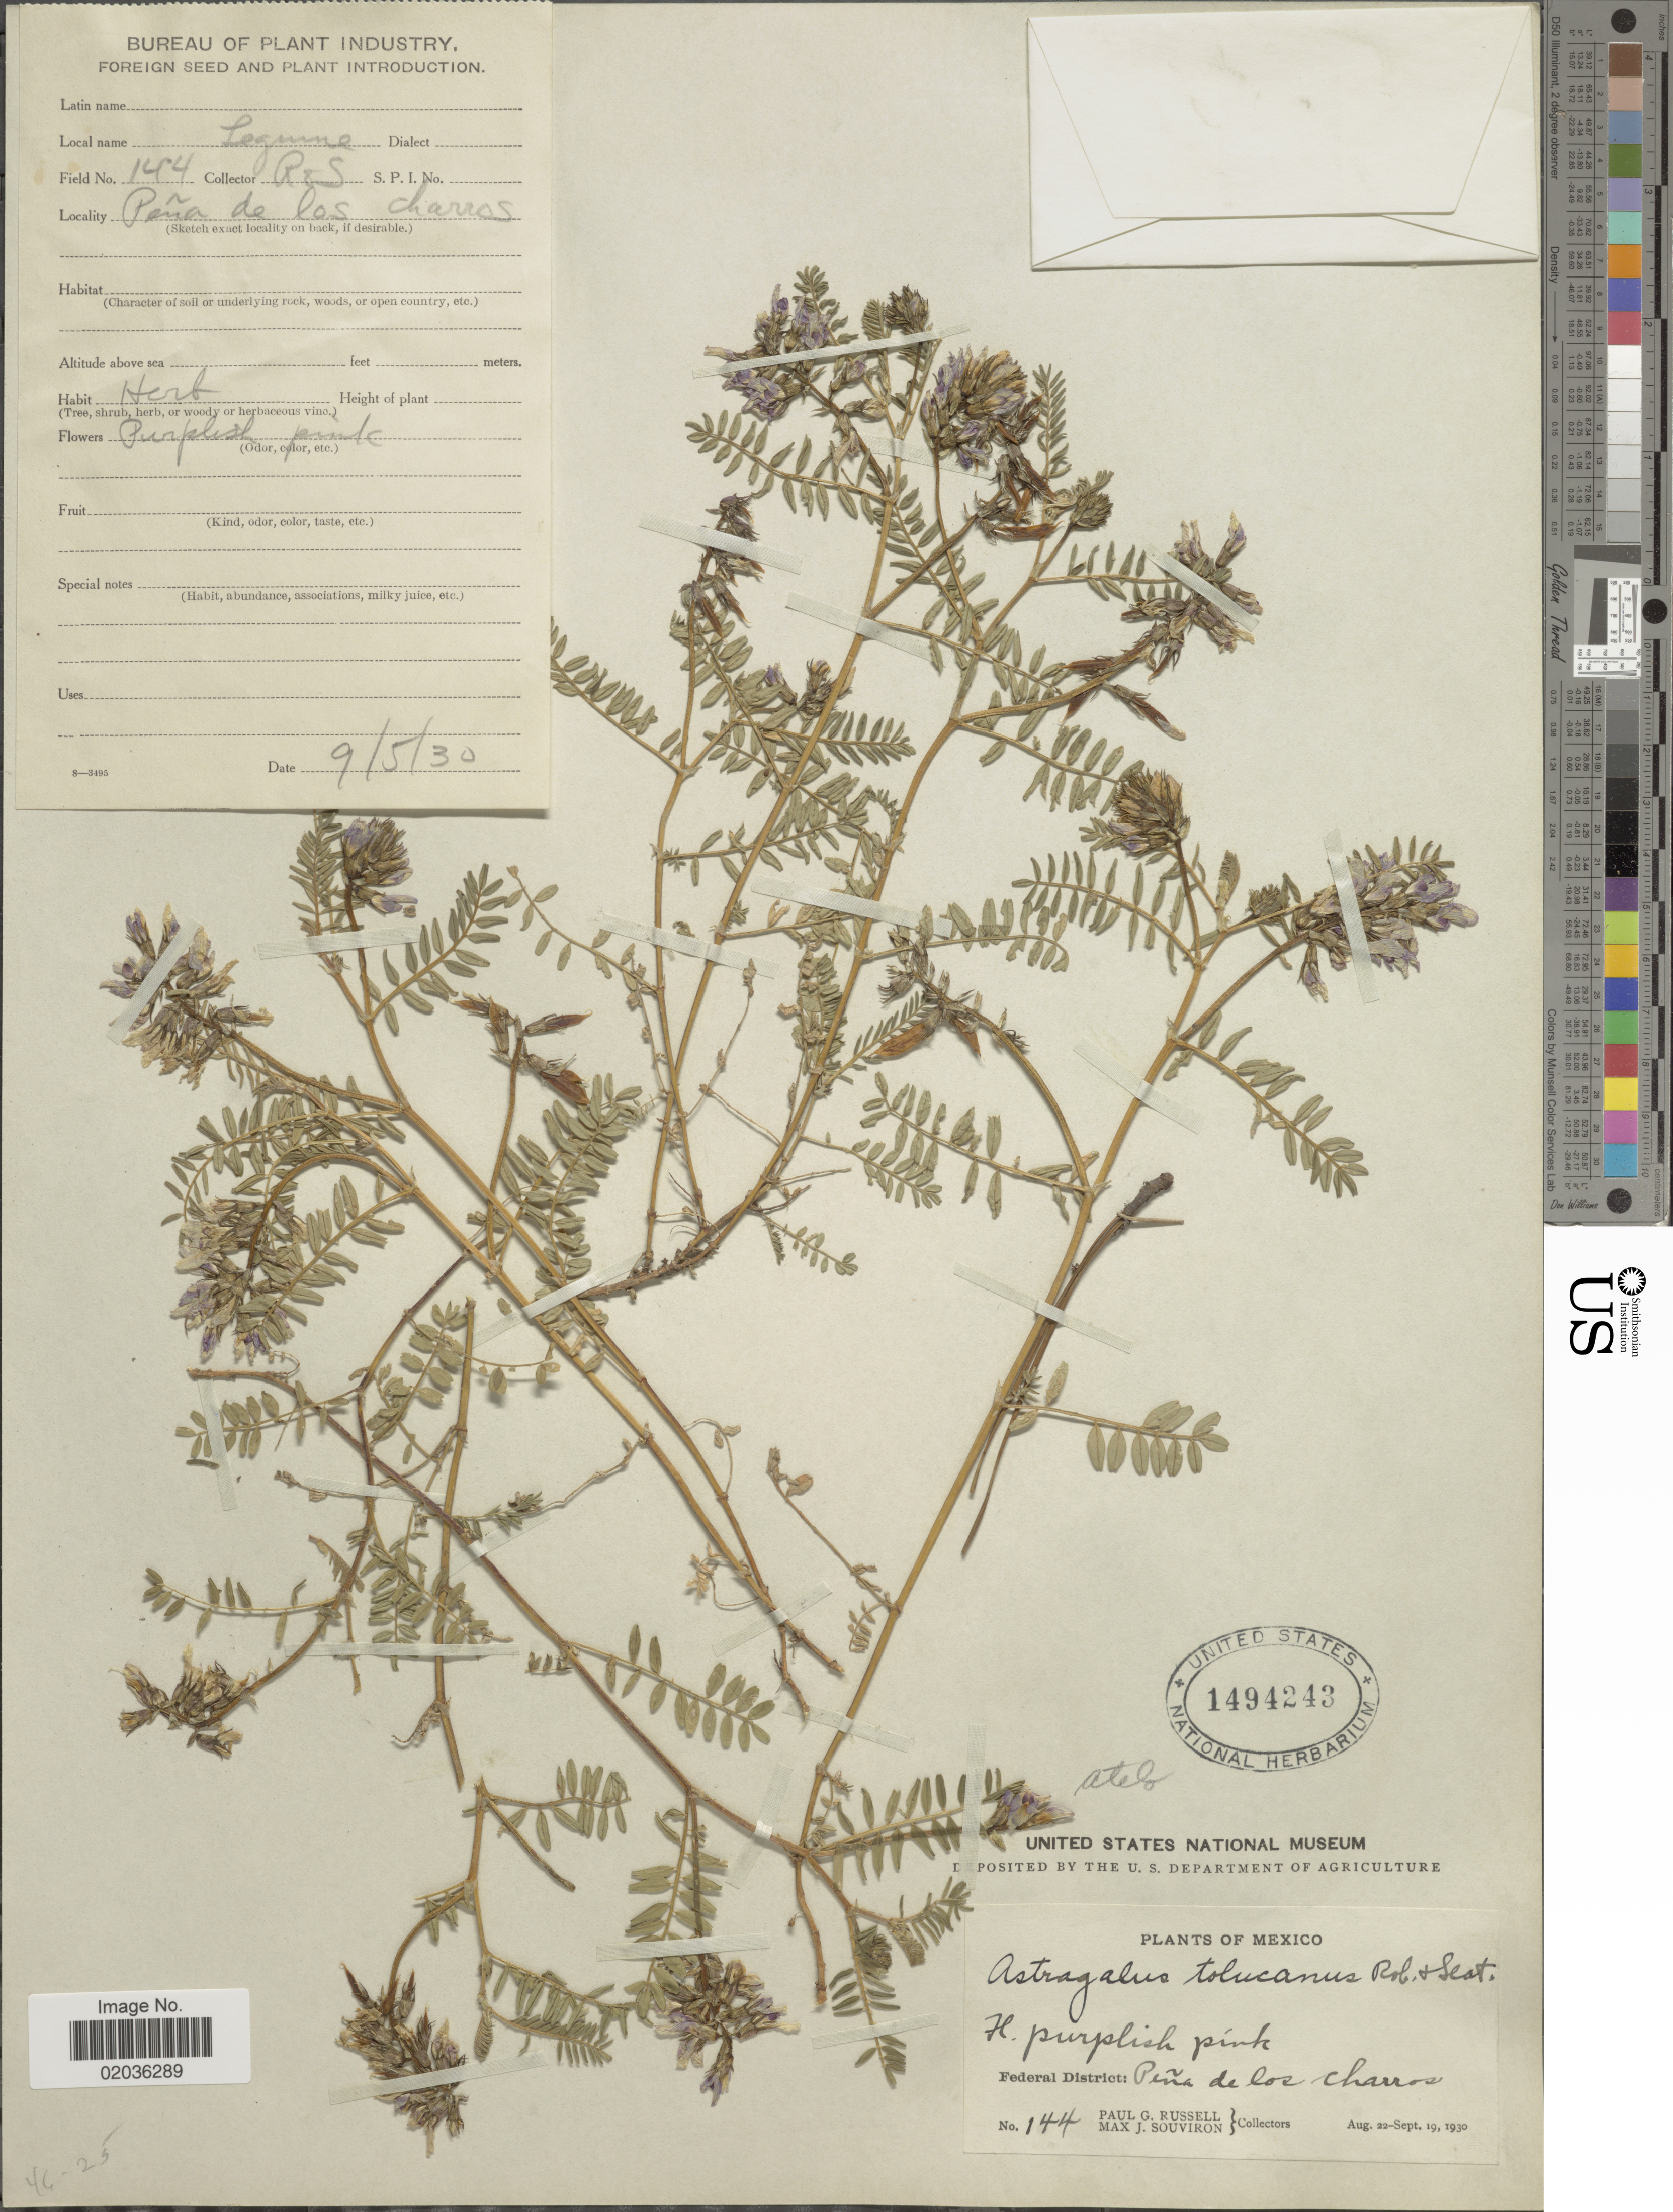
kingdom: Plantae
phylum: Tracheophyta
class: Magnoliopsida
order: Fabales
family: Fabaceae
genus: Astragalus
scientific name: Astragalus tolucanus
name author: B.L. Rob. & Seaton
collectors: P. G. Russell & M. J. Souviron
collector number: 144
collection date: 1930-09-05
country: Mexico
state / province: Distrito Federal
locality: Federal District: Peña de Los Charros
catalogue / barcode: US 1494243